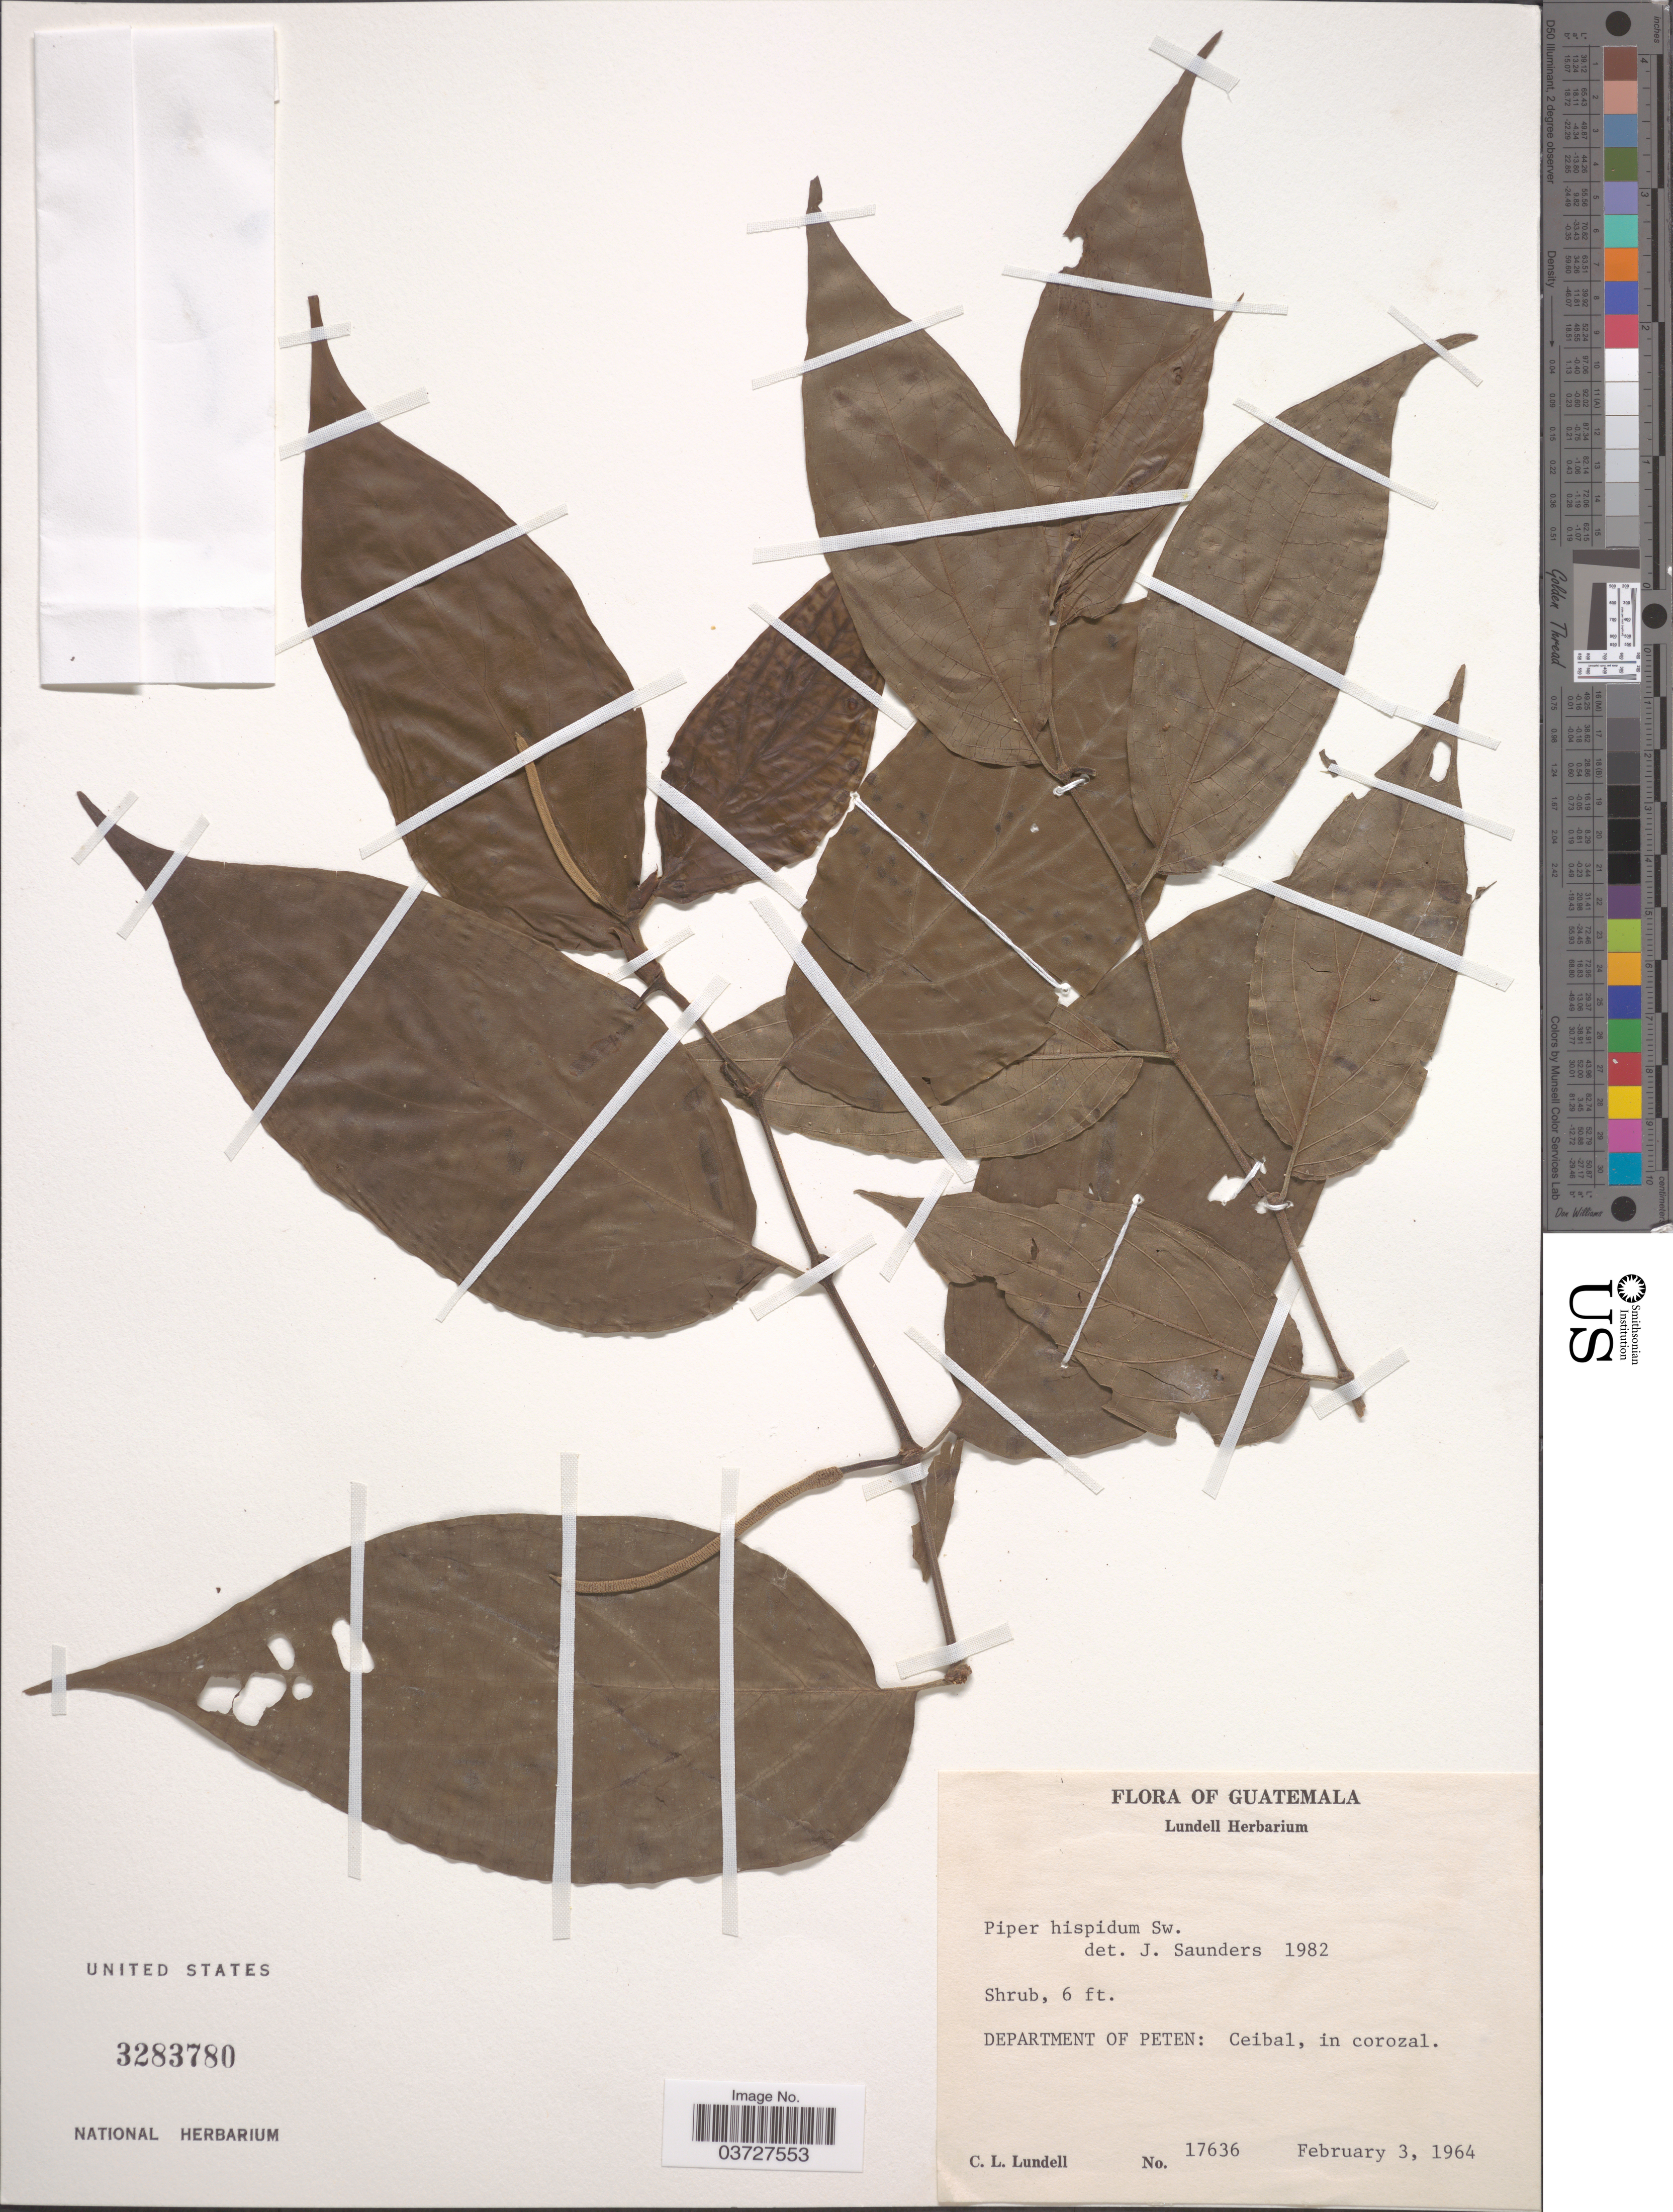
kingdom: Plantae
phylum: Tracheophyta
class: Magnoliopsida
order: Piperales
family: Piperaceae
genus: Piper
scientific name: Piper hispidum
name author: Sw.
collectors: C. L. Lundell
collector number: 17636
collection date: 1964-02-03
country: Guatemala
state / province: El Peten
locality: Department of Peten: Ceibal, in corozal.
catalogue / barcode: US 3283780